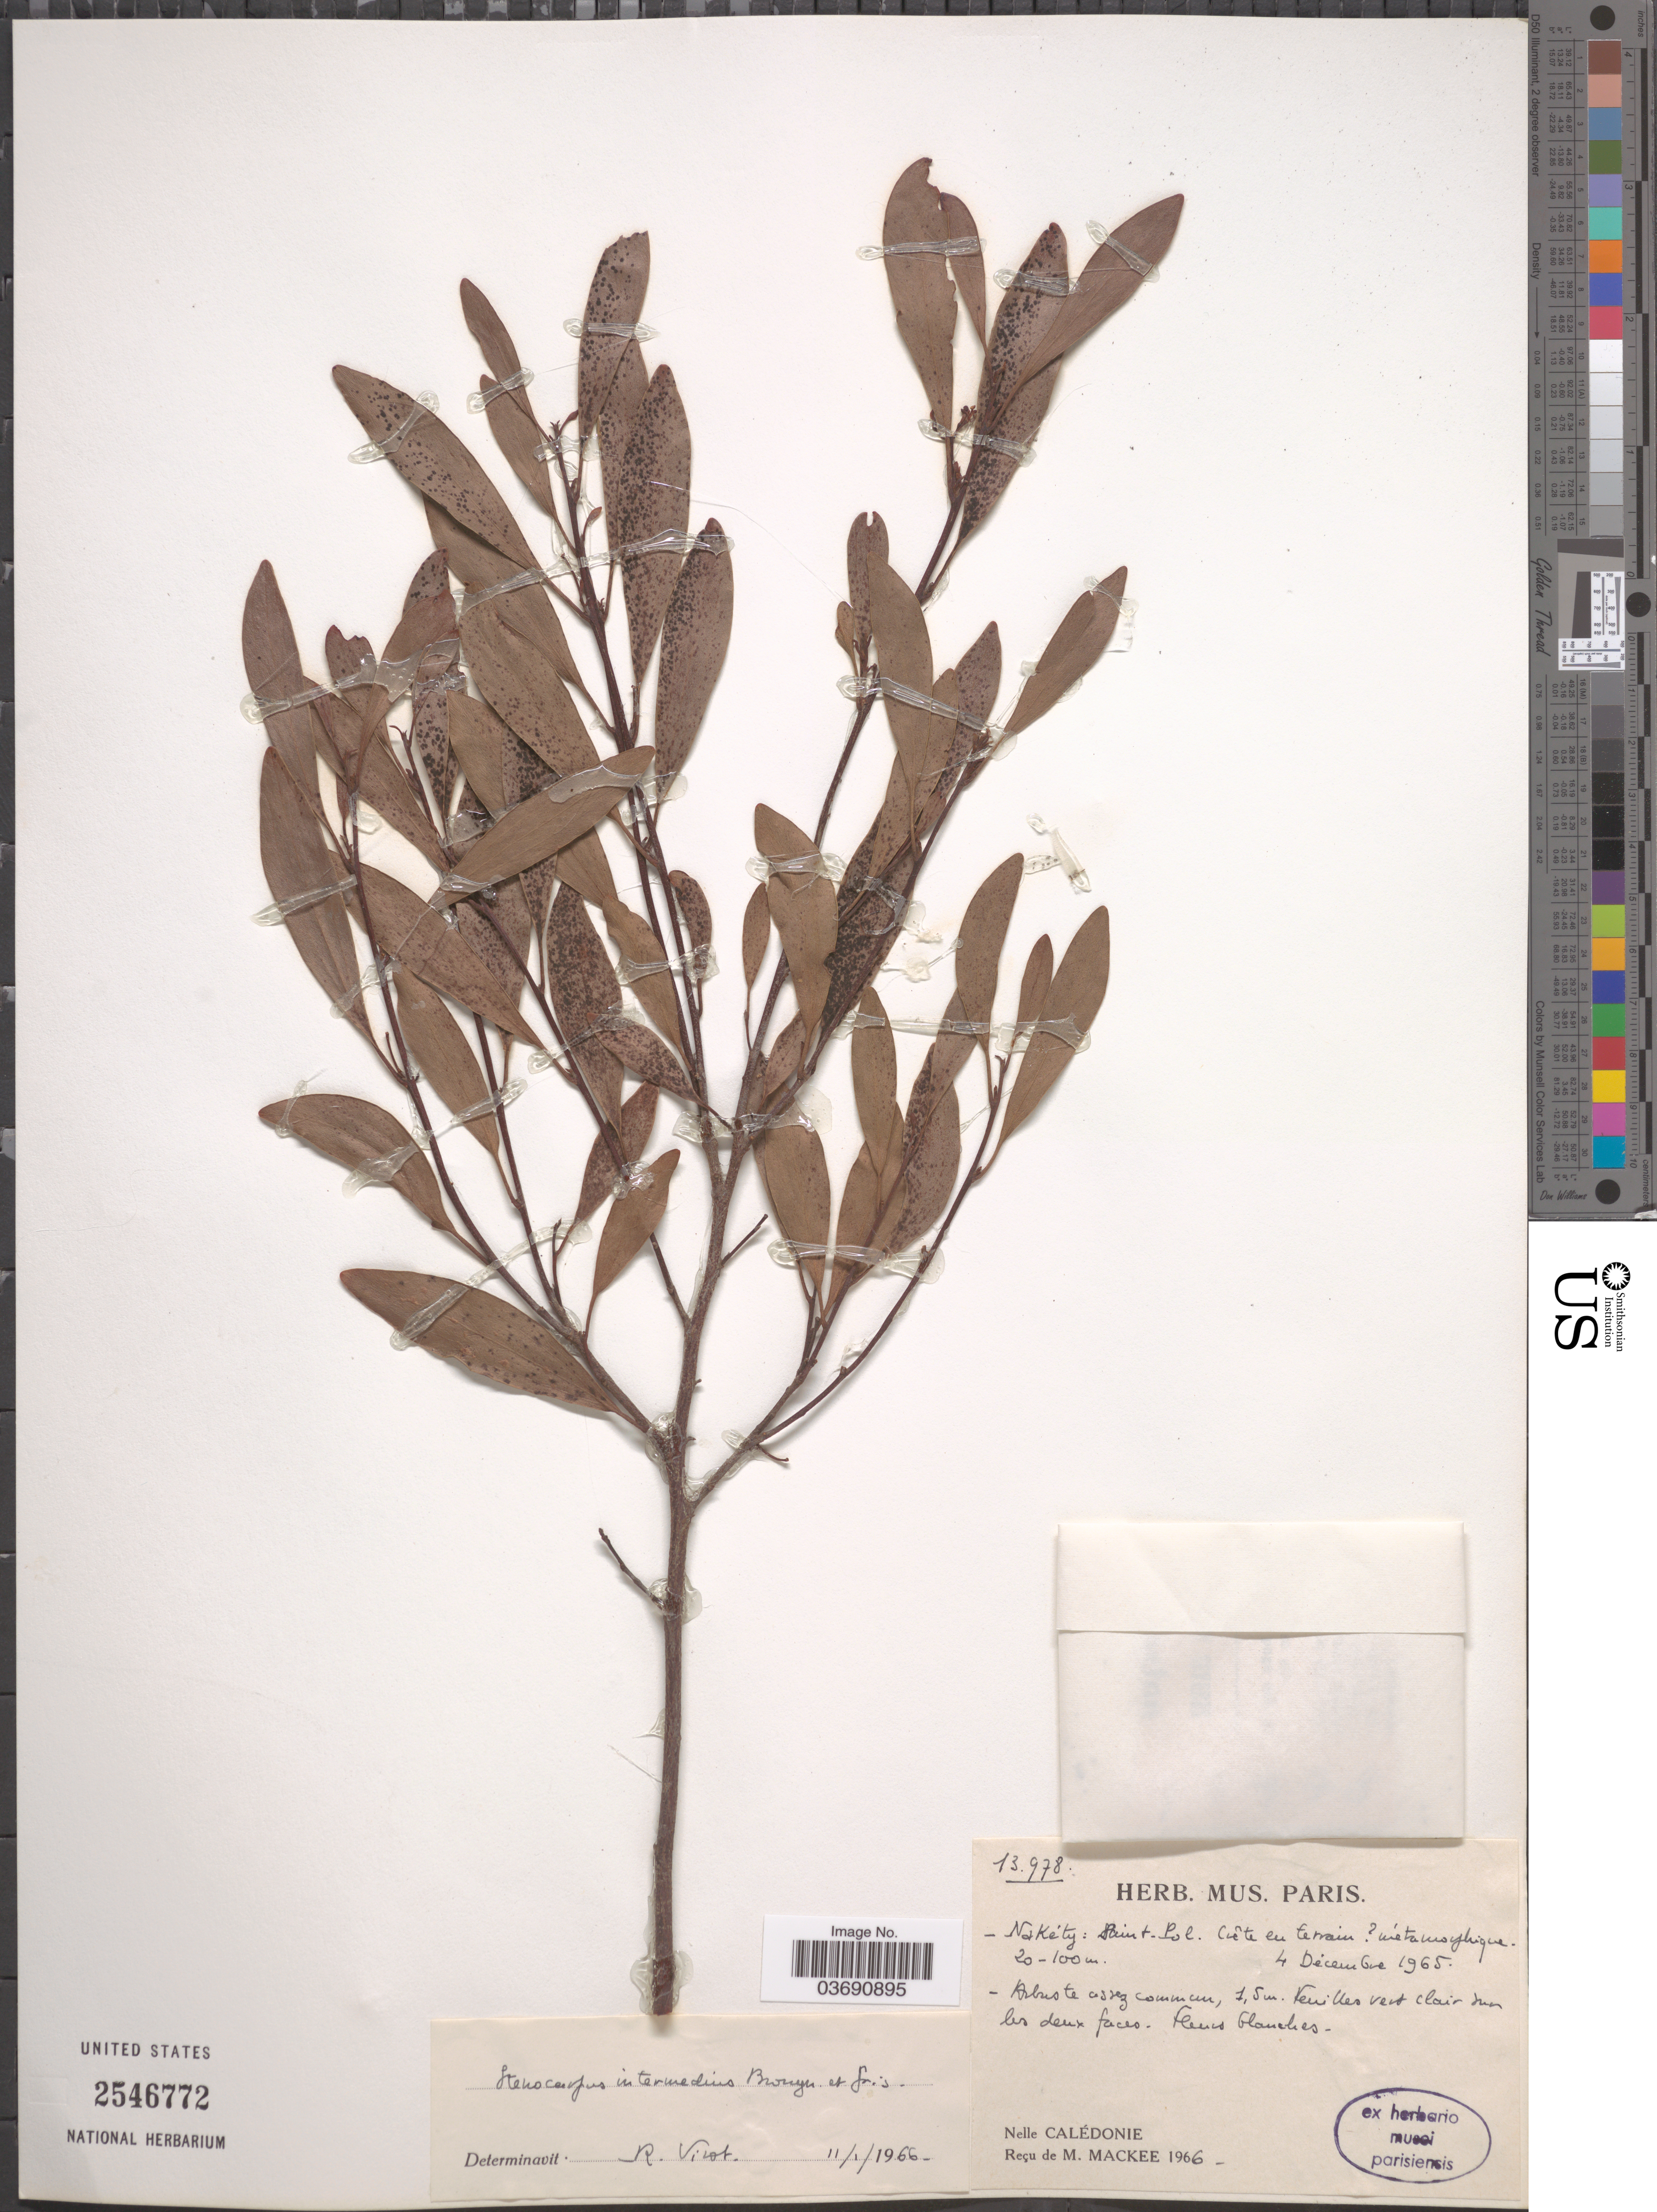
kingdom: Plantae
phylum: Tracheophyta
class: Magnoliopsida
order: Proteales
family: Proteaceae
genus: Stenocarpus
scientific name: Stenocarpus intermedius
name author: Brongn. & Gris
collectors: M. Mackee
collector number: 13978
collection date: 1965-12-04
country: New Caledonia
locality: Nakéty: Saint-Pol. Nelle Calédonie.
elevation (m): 20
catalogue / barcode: US 2546772